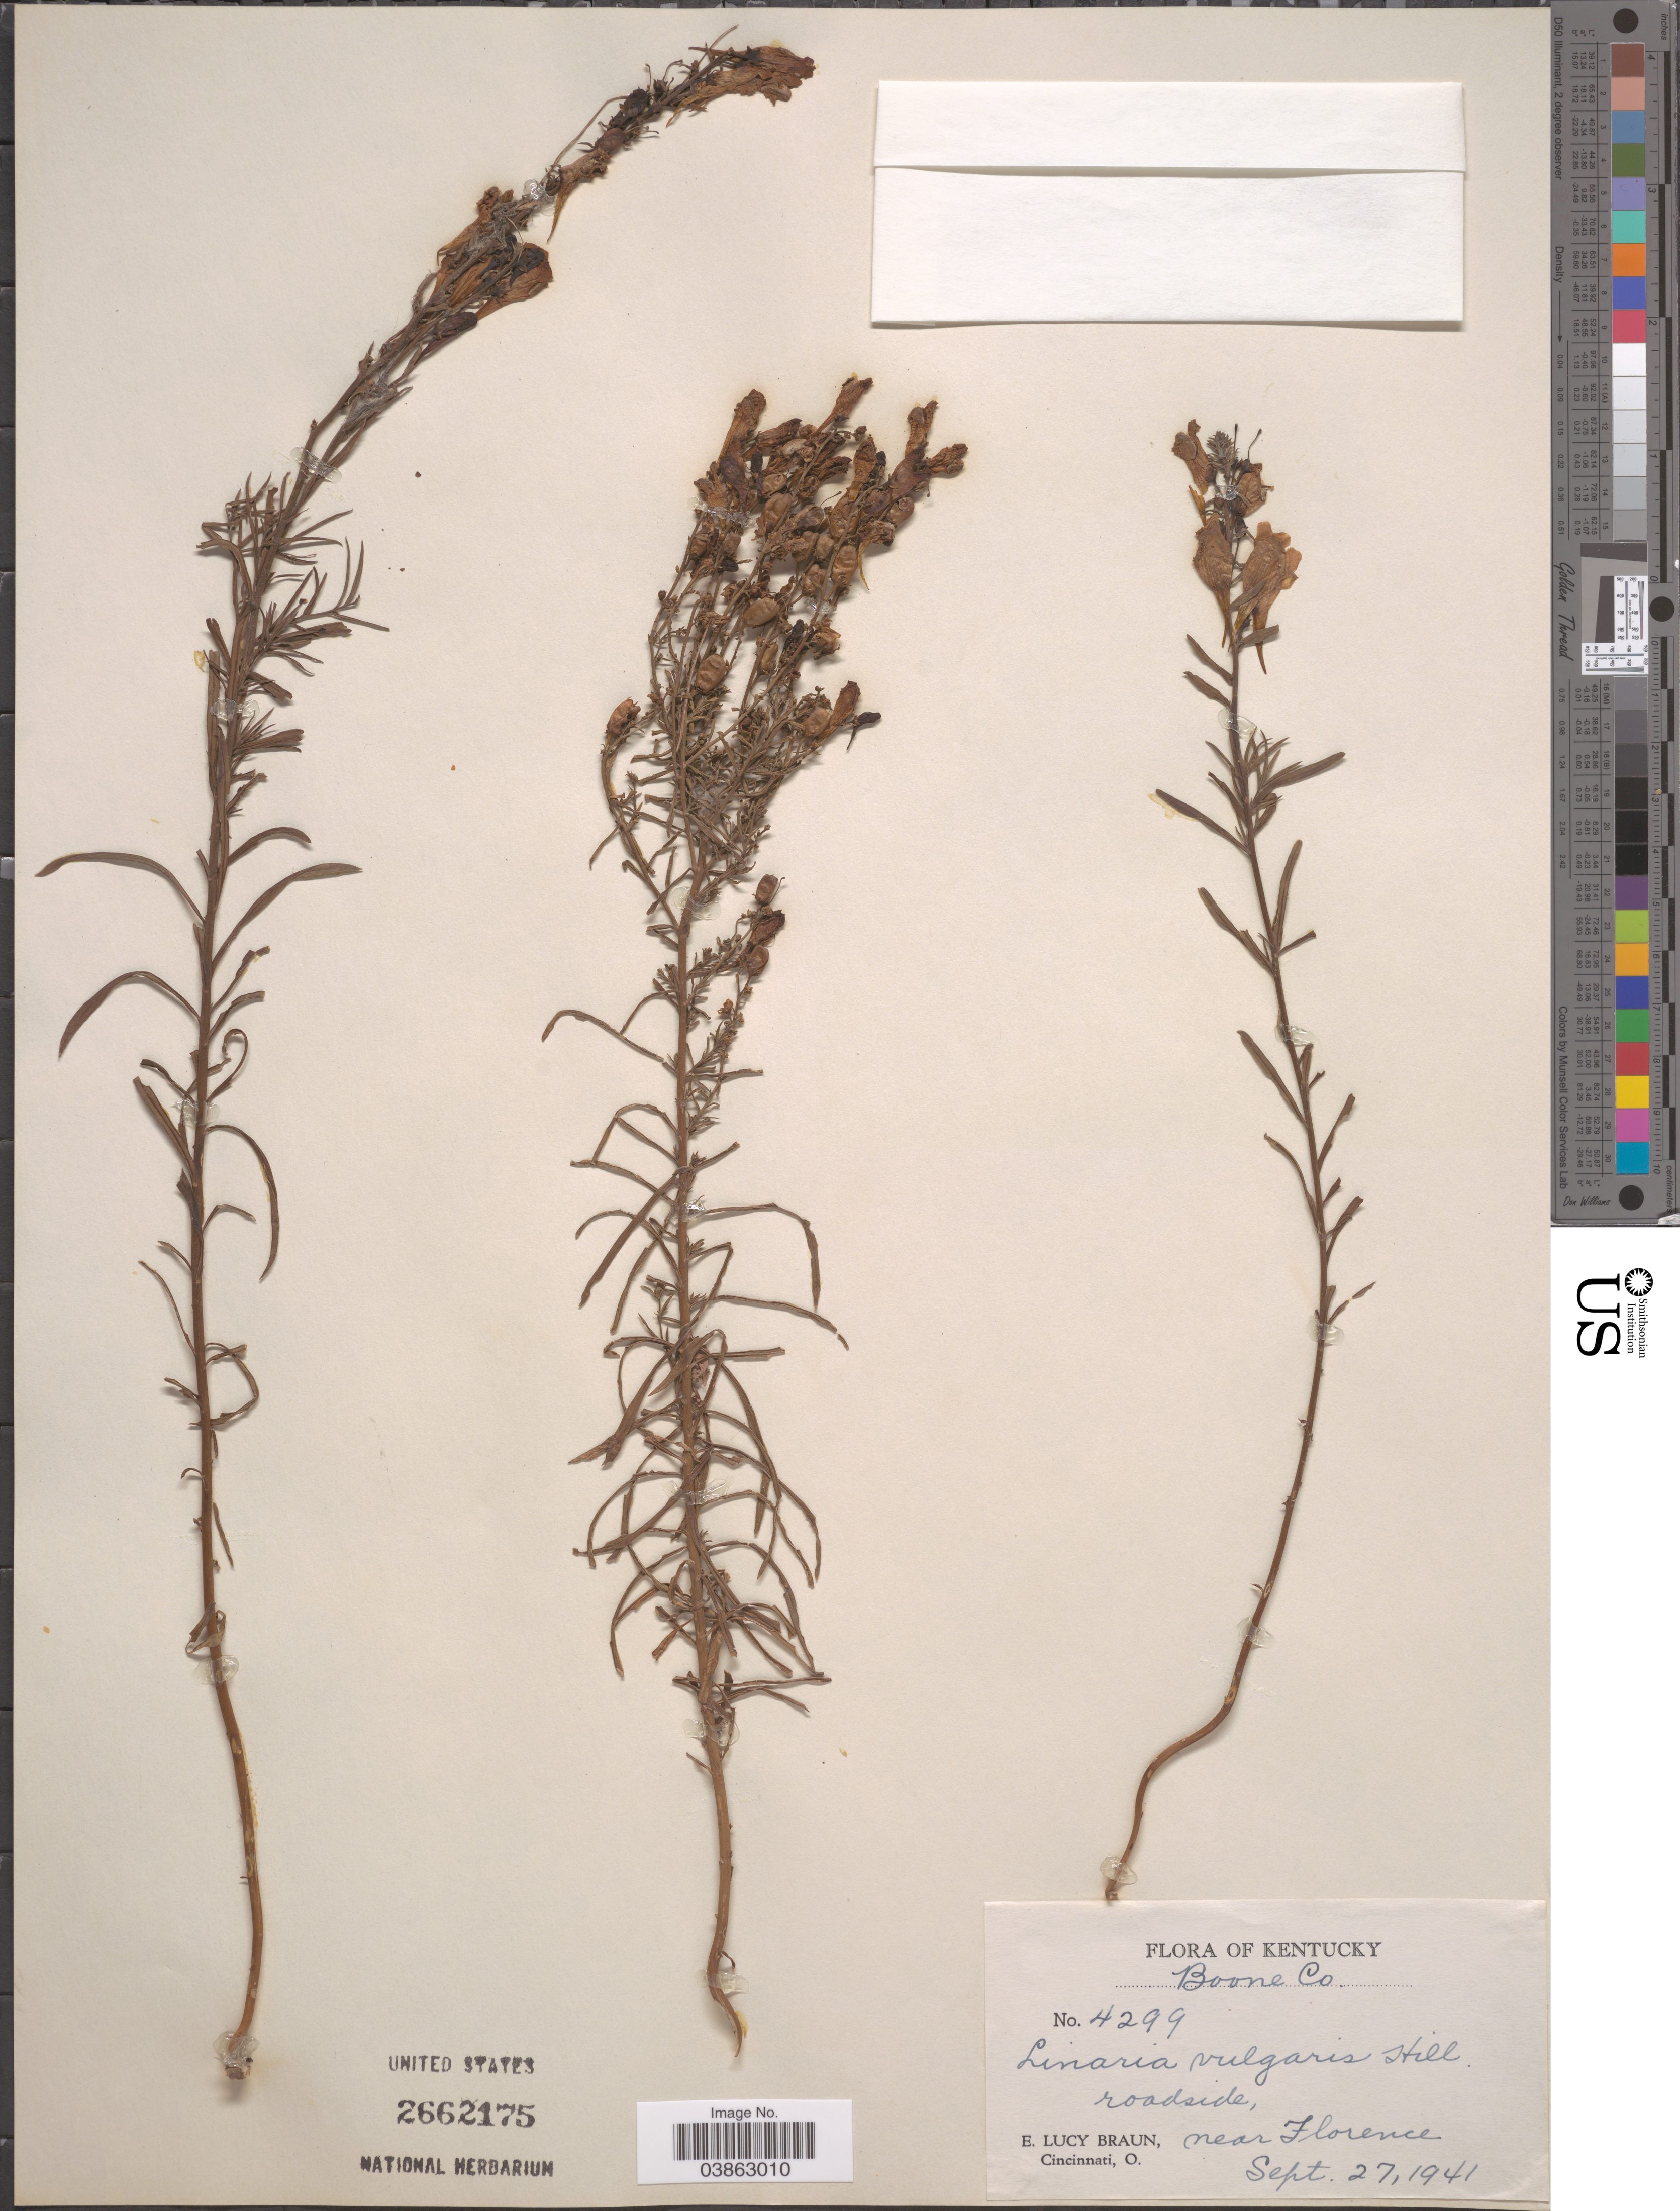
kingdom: Plantae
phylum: Tracheophyta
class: Magnoliopsida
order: Lamiales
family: Plantaginaceae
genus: Linaria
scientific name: Linaria vulgaris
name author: Mill.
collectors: E. L. Braun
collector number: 4299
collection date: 1941-09-27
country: United States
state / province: Kentucky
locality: Boone Co. Near Florence.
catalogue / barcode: US 2662175